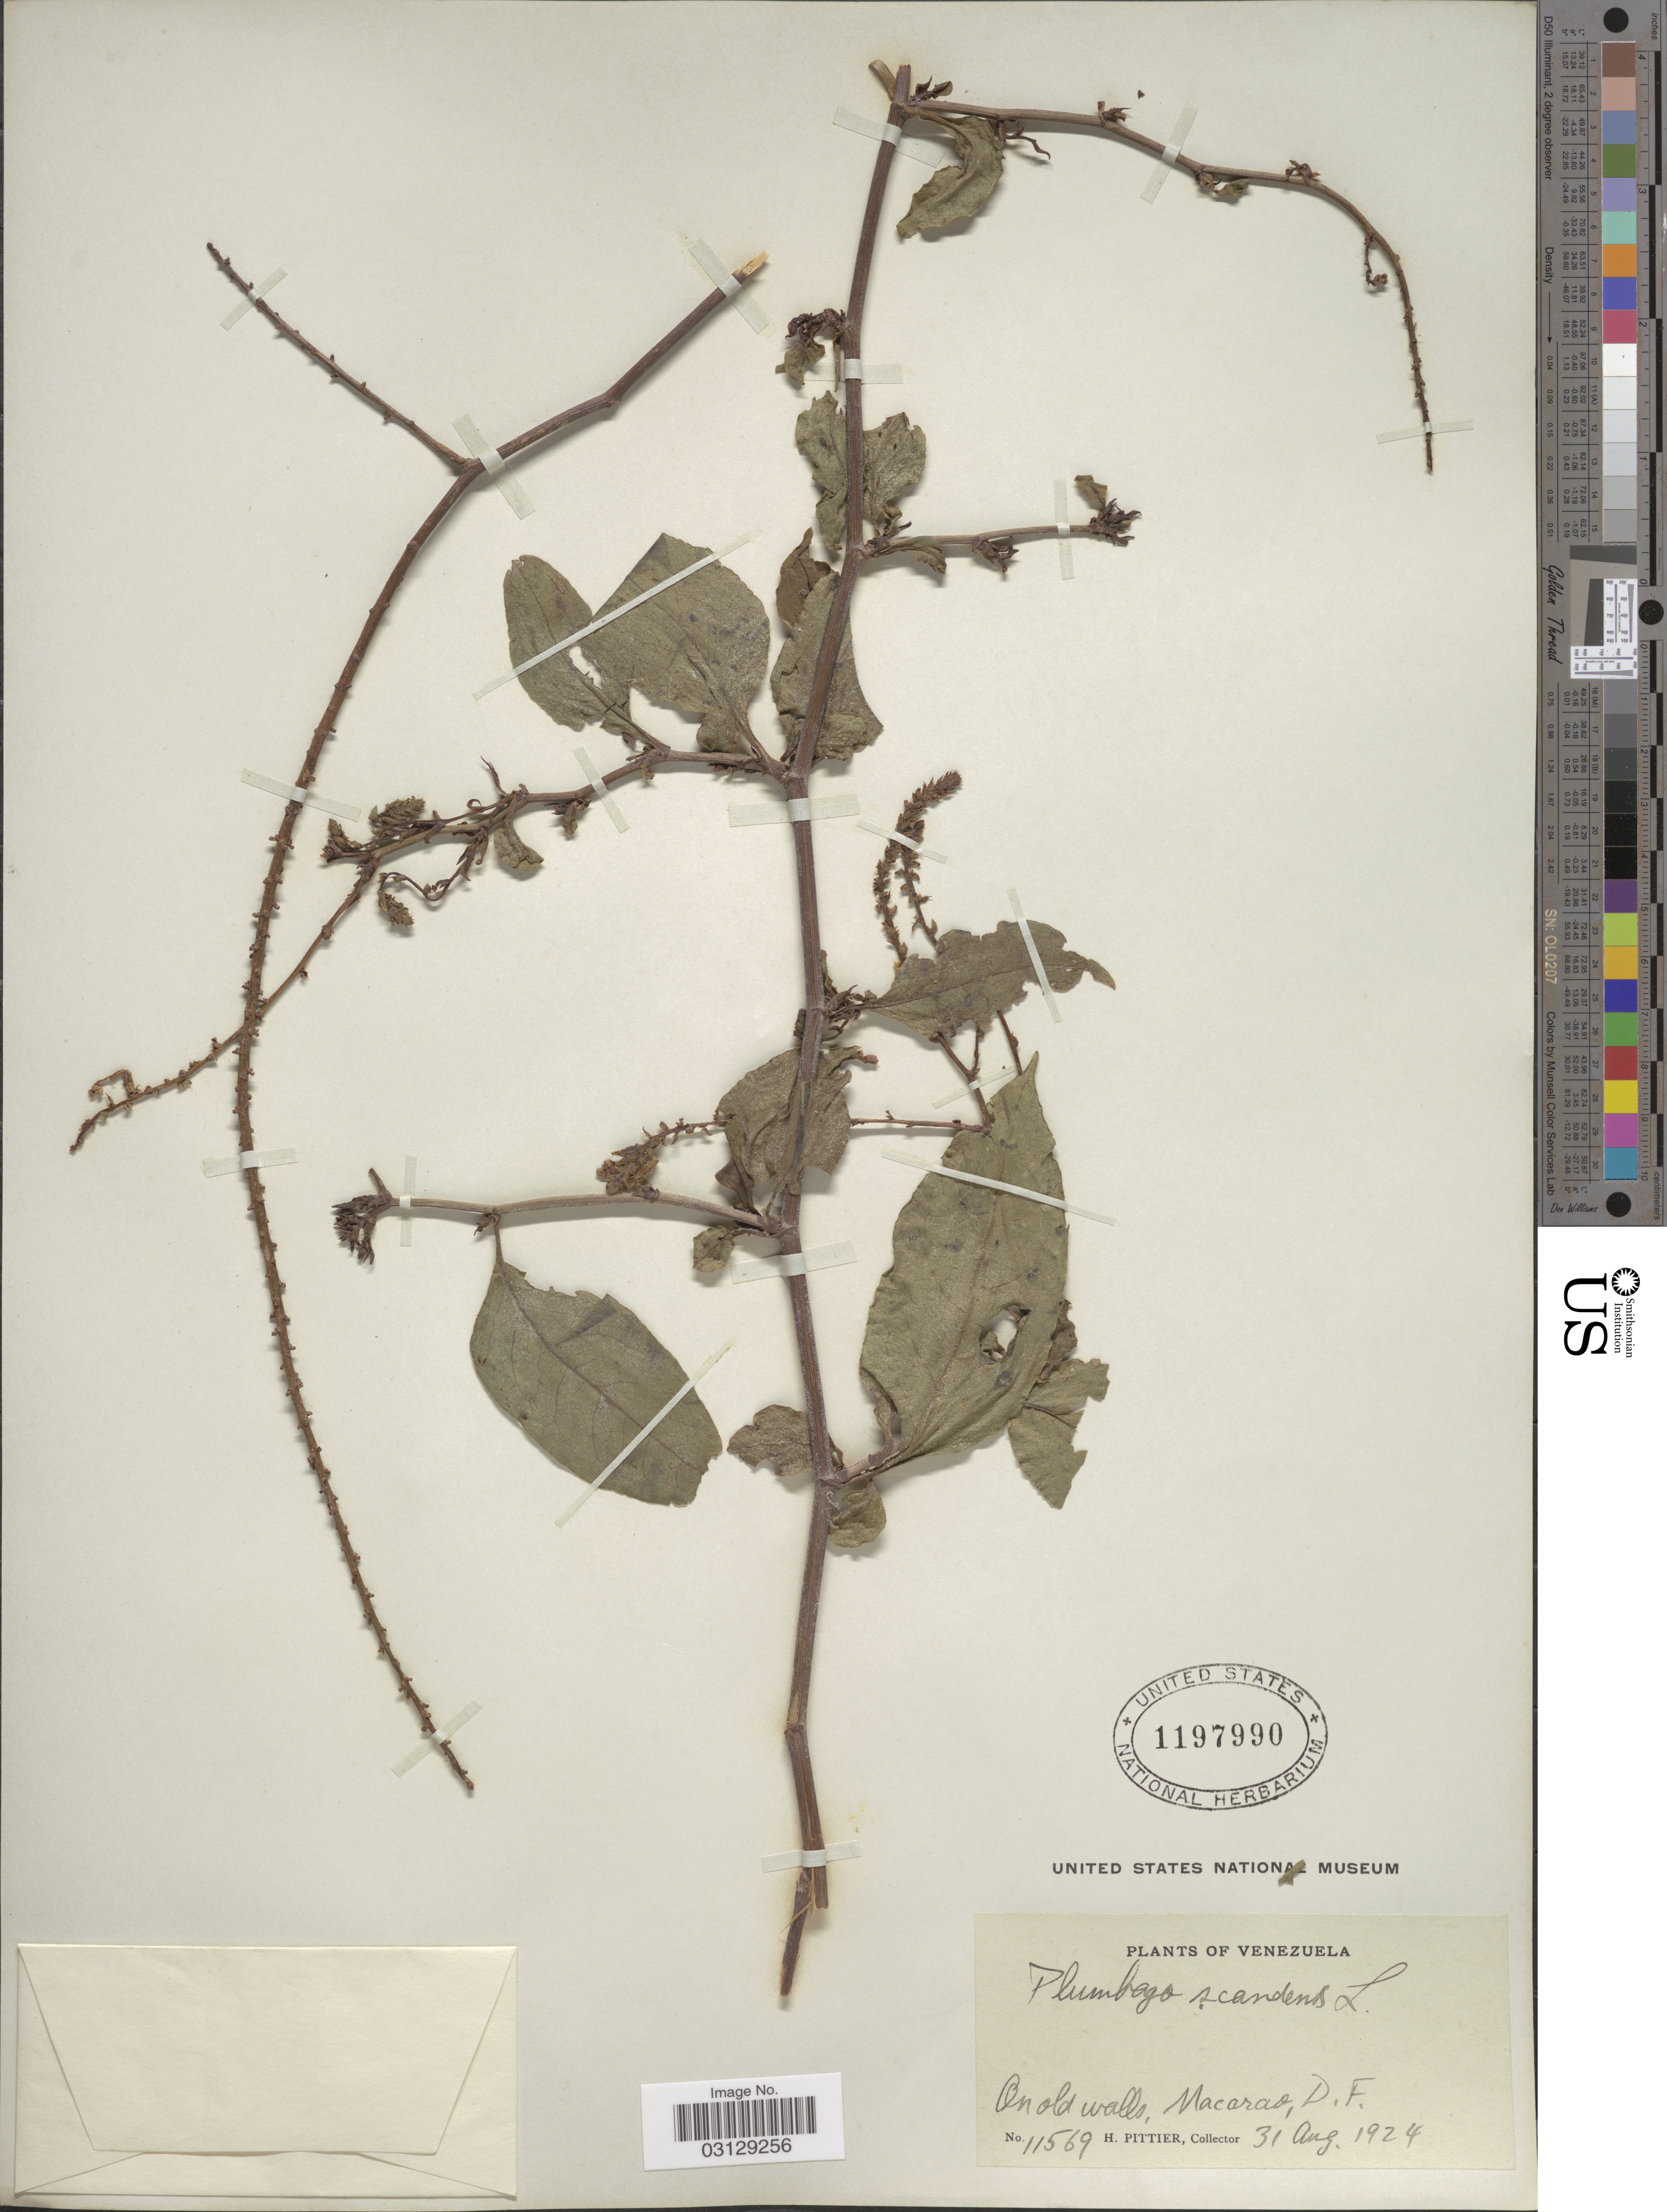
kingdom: Plantae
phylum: Tracheophyta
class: Magnoliopsida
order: Caryophyllales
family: Plumbaginaceae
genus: Plumbago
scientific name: Plumbago scandens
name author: L.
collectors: H. F. Pittier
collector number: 11569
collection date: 1924-08-31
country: Venezuela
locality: On old walls, Macarao, D. F.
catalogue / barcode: US 1197990